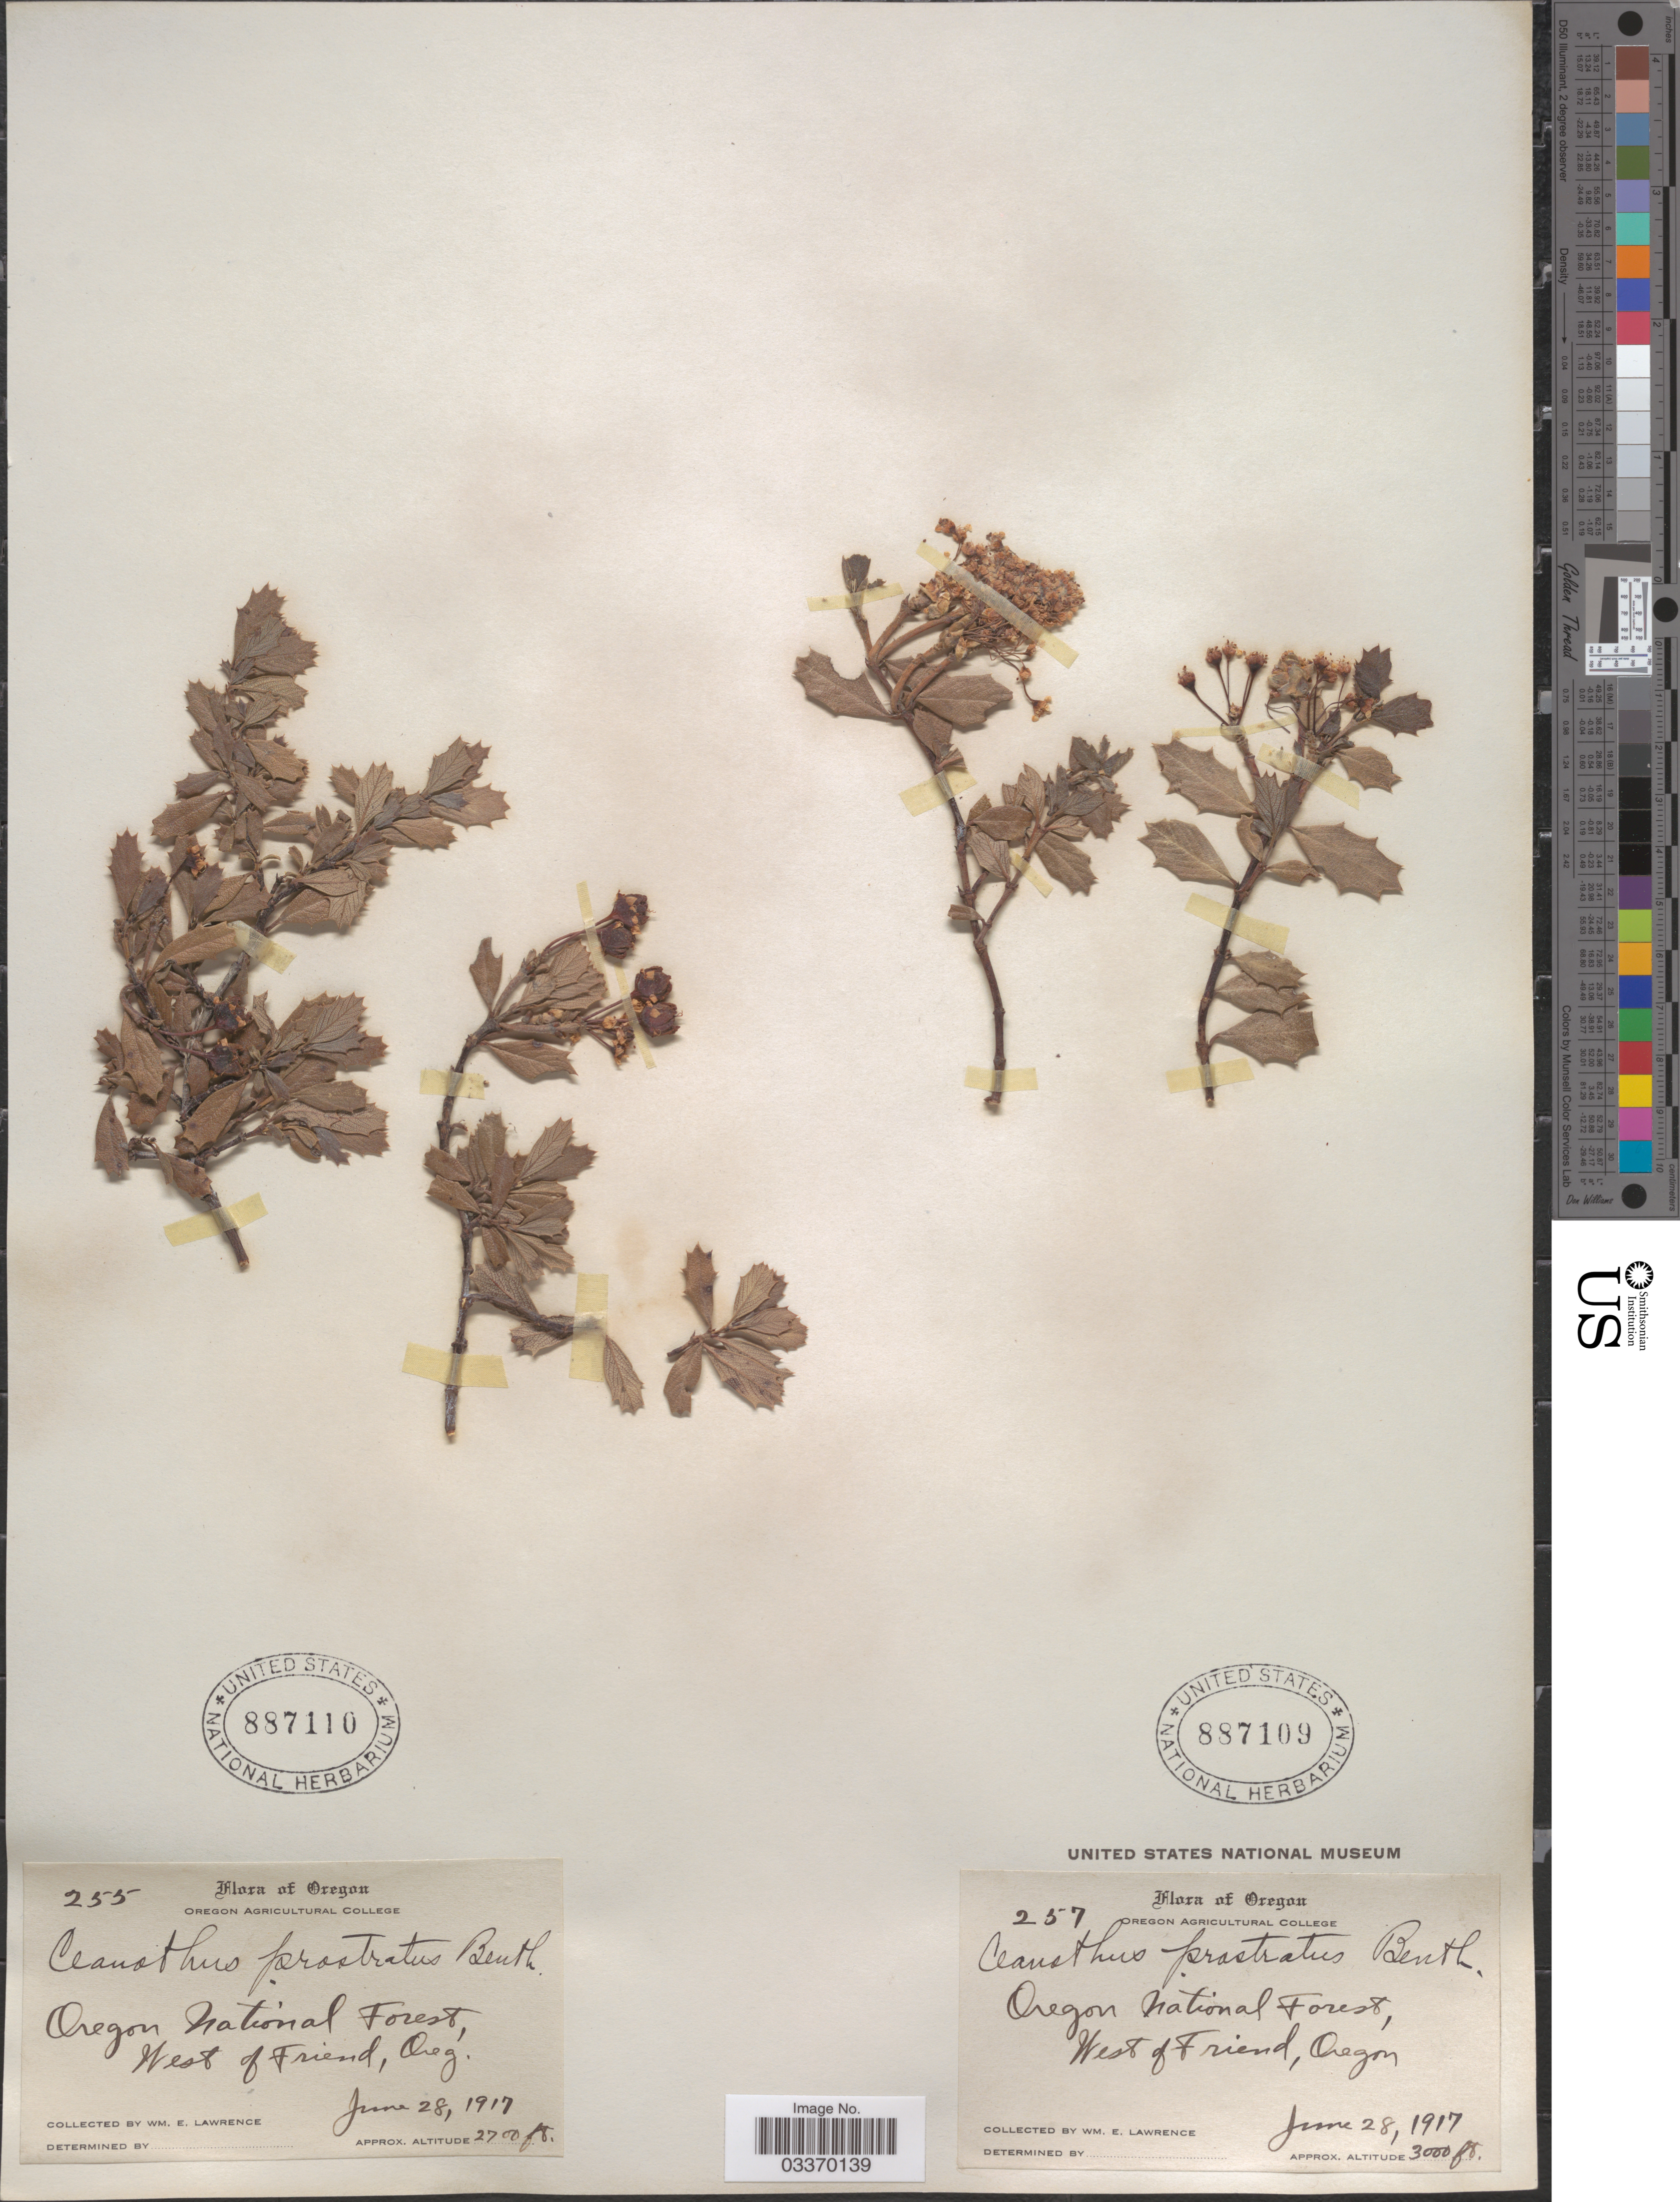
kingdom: Plantae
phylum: Tracheophyta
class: Magnoliopsida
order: Rosales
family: Rhamnaceae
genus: Ceanothus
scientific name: Ceanothus prostratus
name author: Benth.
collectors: W. Lawrence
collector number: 255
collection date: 1917-06-28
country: United States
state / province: Oregon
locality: Oregon National Forest, West of Friend.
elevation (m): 823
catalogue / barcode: US 887110